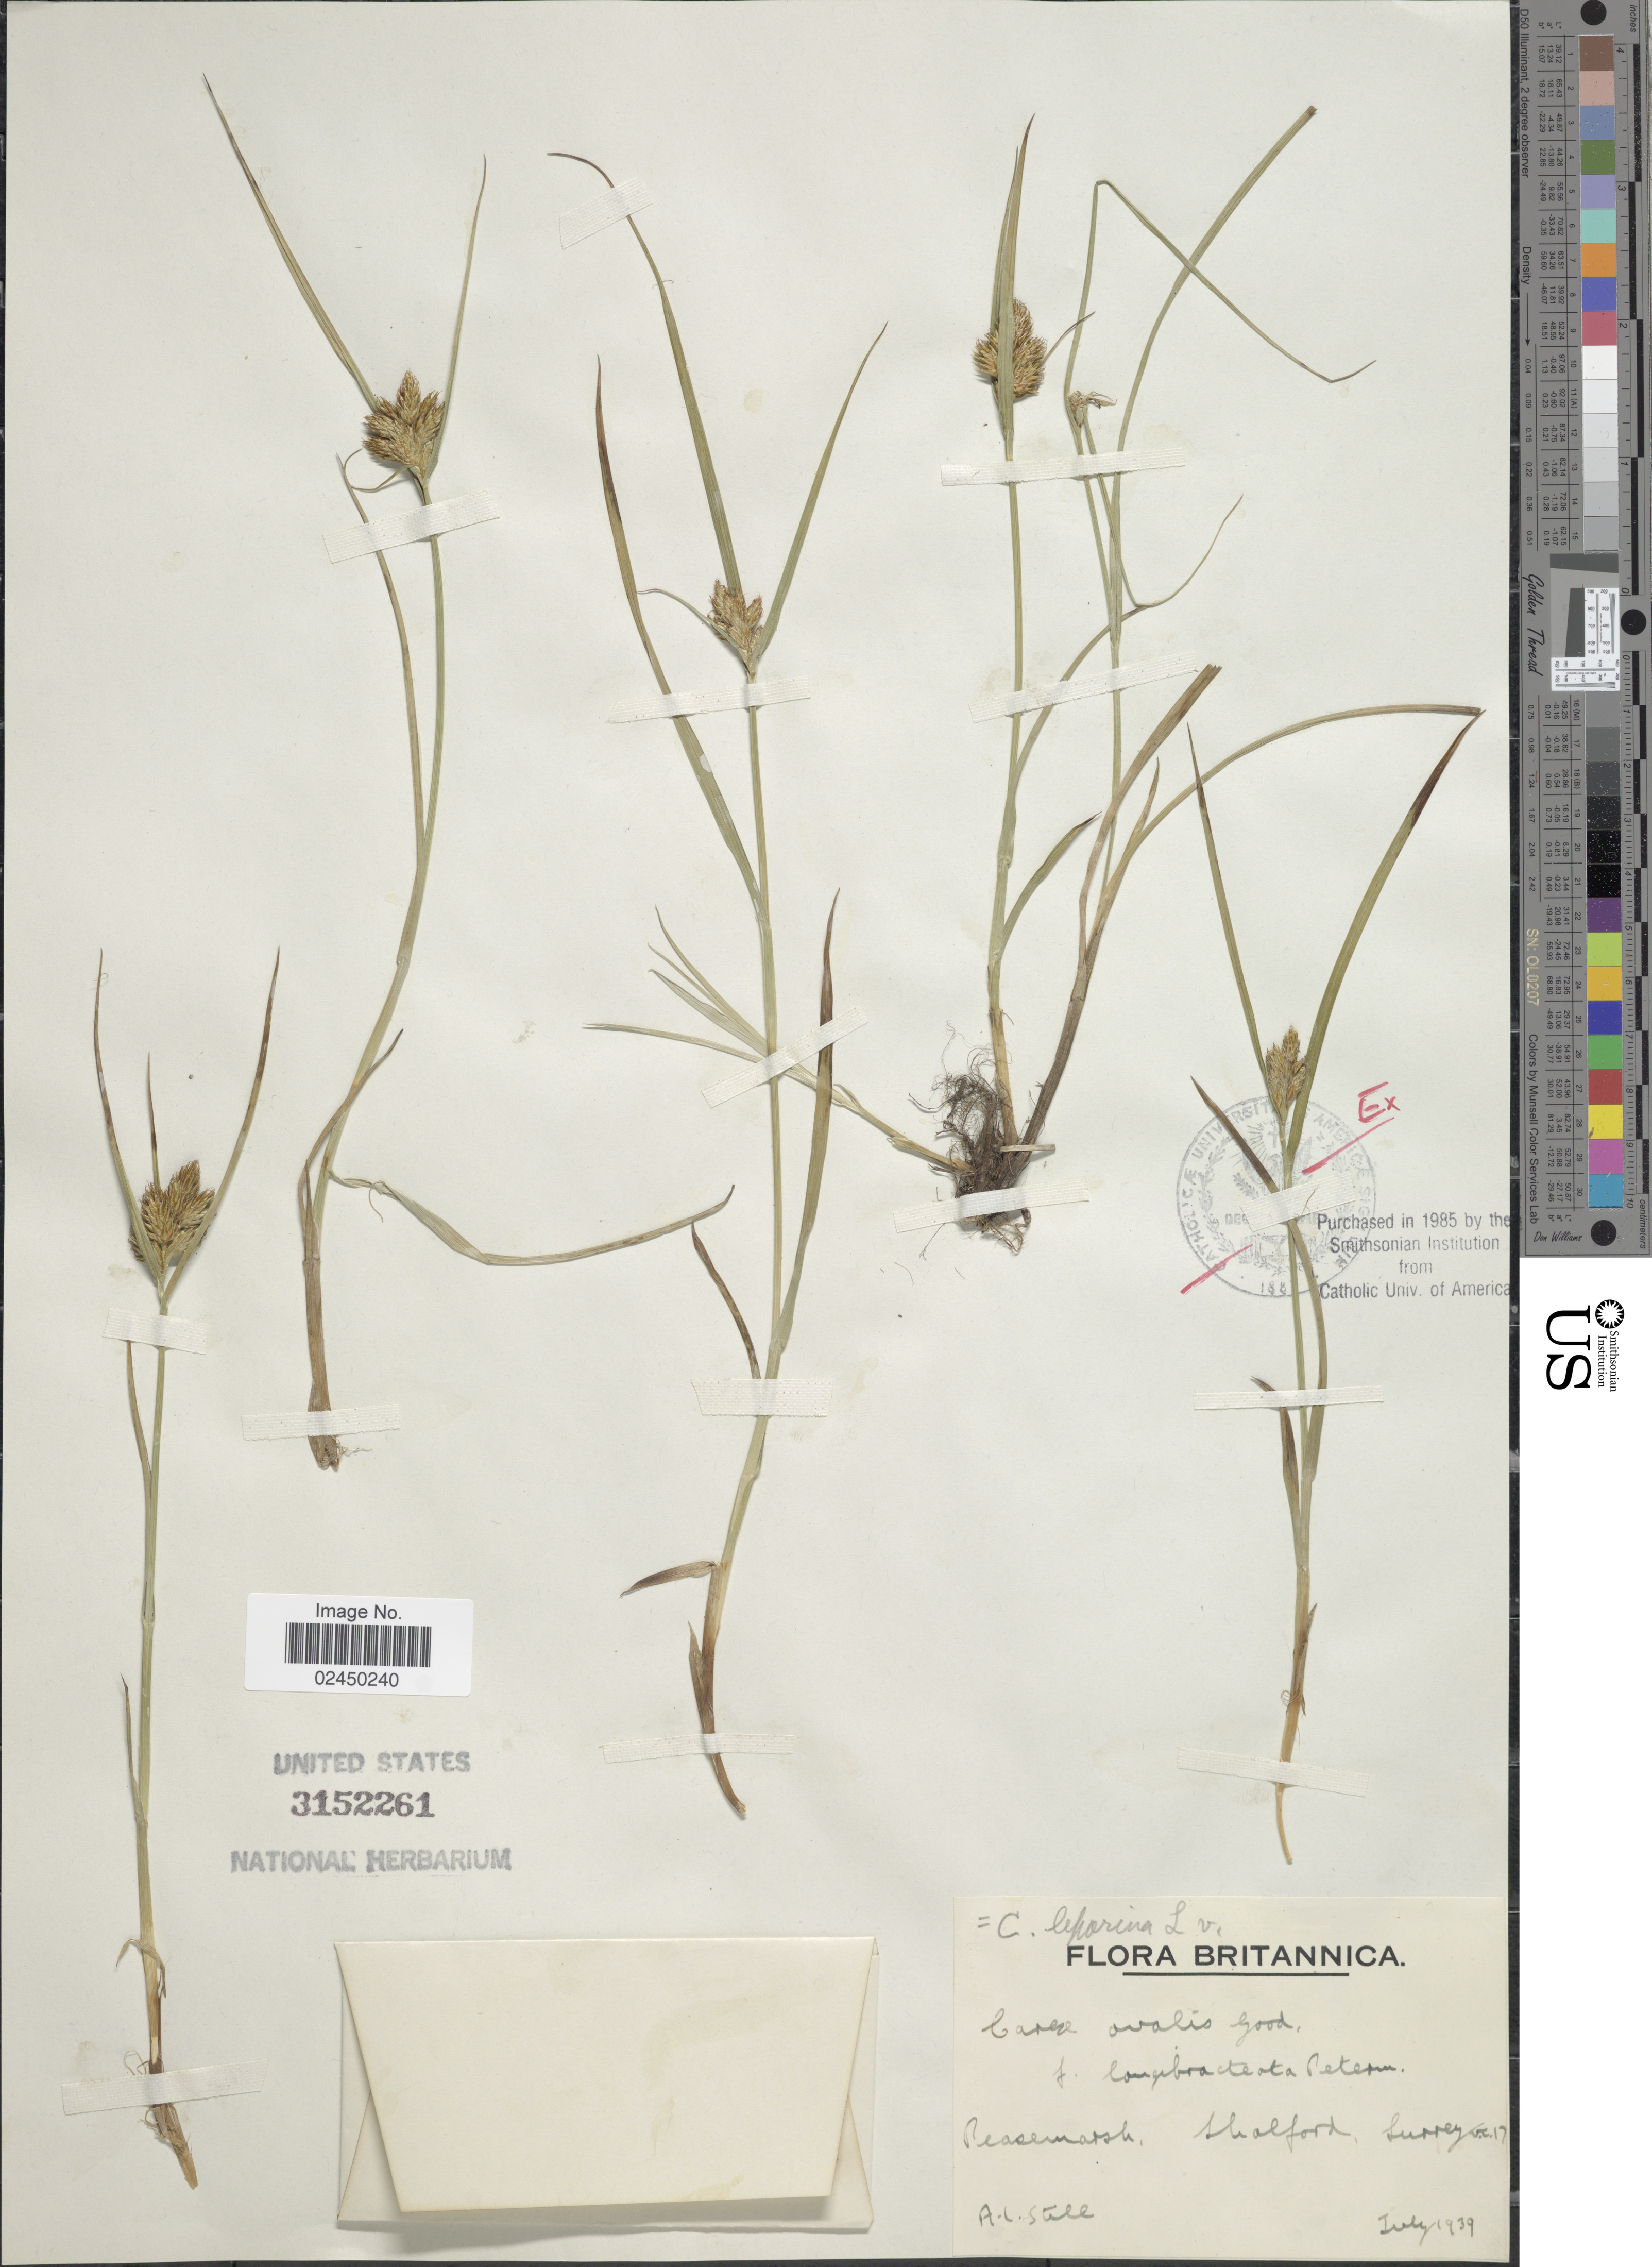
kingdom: Plantae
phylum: Tracheophyta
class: Liliopsida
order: Poales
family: Cyperaceae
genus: Carex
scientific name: Carex leporina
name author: L.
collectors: A. Still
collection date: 1939-07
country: United Kingdom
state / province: England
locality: Peasemarsh, shalford, Surrey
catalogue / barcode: US 3152261